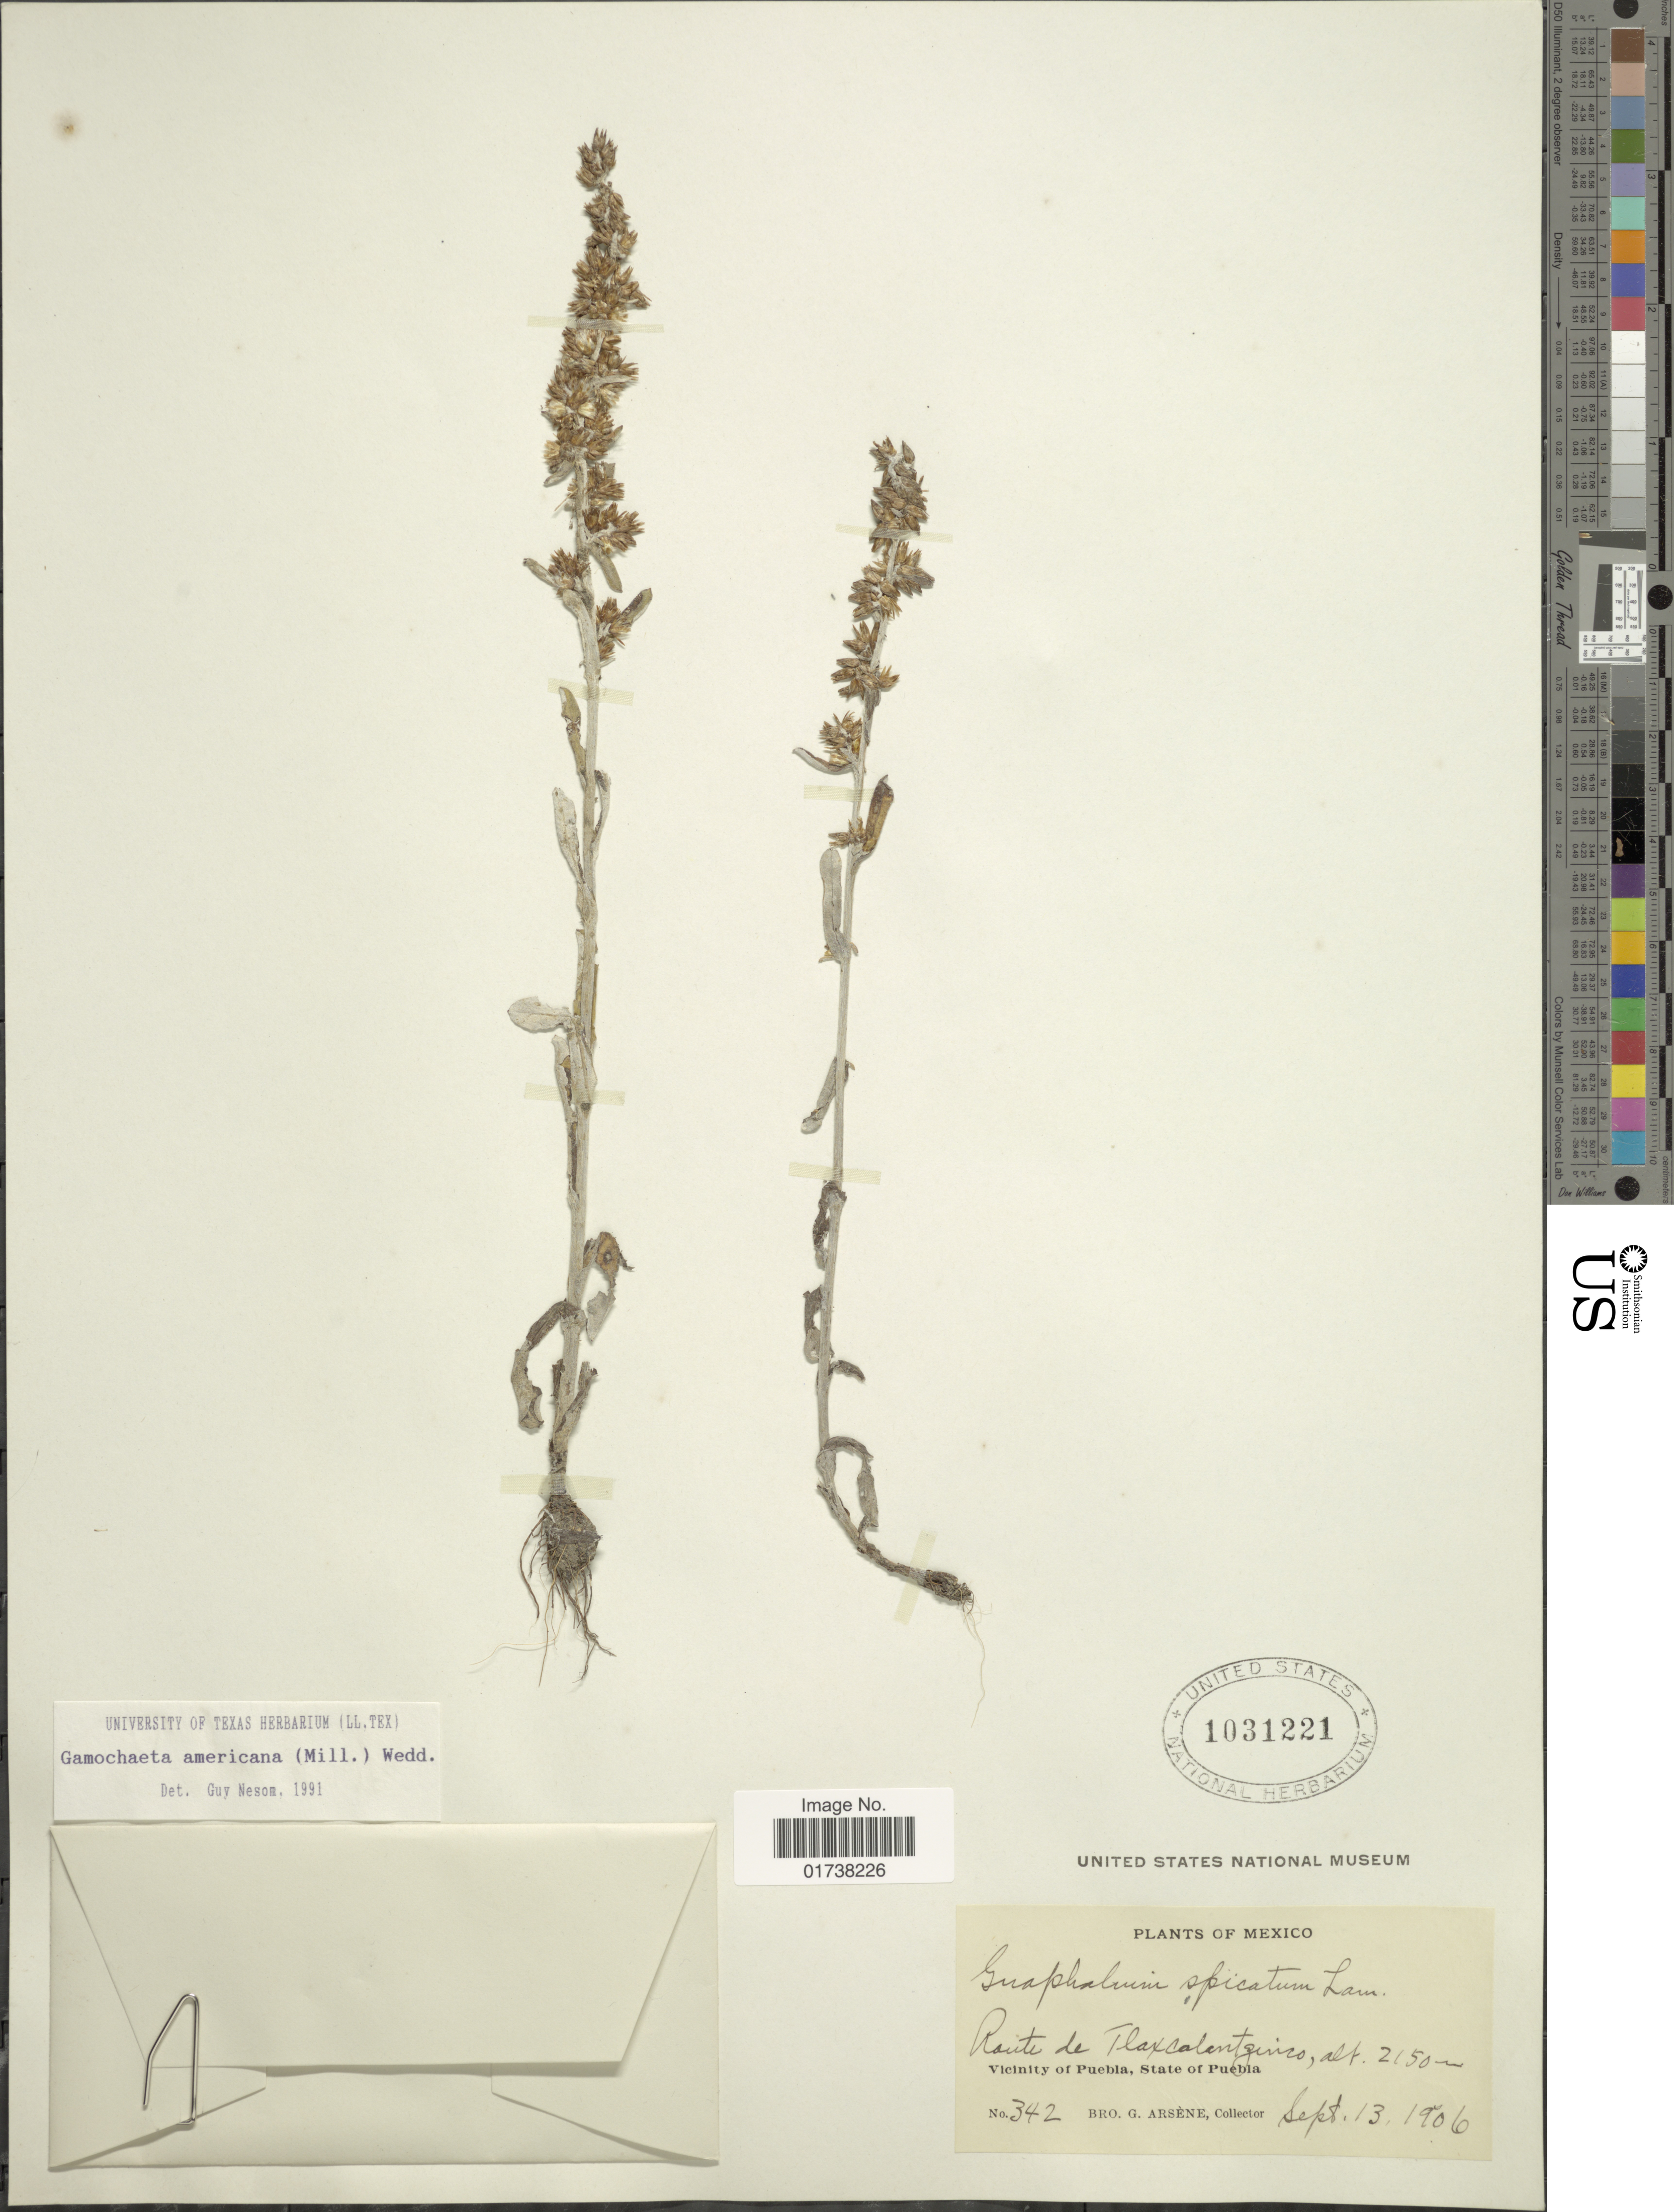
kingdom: Plantae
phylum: Tracheophyta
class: Magnoliopsida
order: Asterales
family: Asteraceae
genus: Gamochaeta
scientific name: Gamochaeta americana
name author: (Mill.) Wedd.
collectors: Bro. G. Arsène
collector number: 342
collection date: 1906-09-13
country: Mexico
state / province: Puebla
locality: Route de Tlaxcalancingo, Vicinity of Puebla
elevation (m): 2150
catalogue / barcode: US 1031221